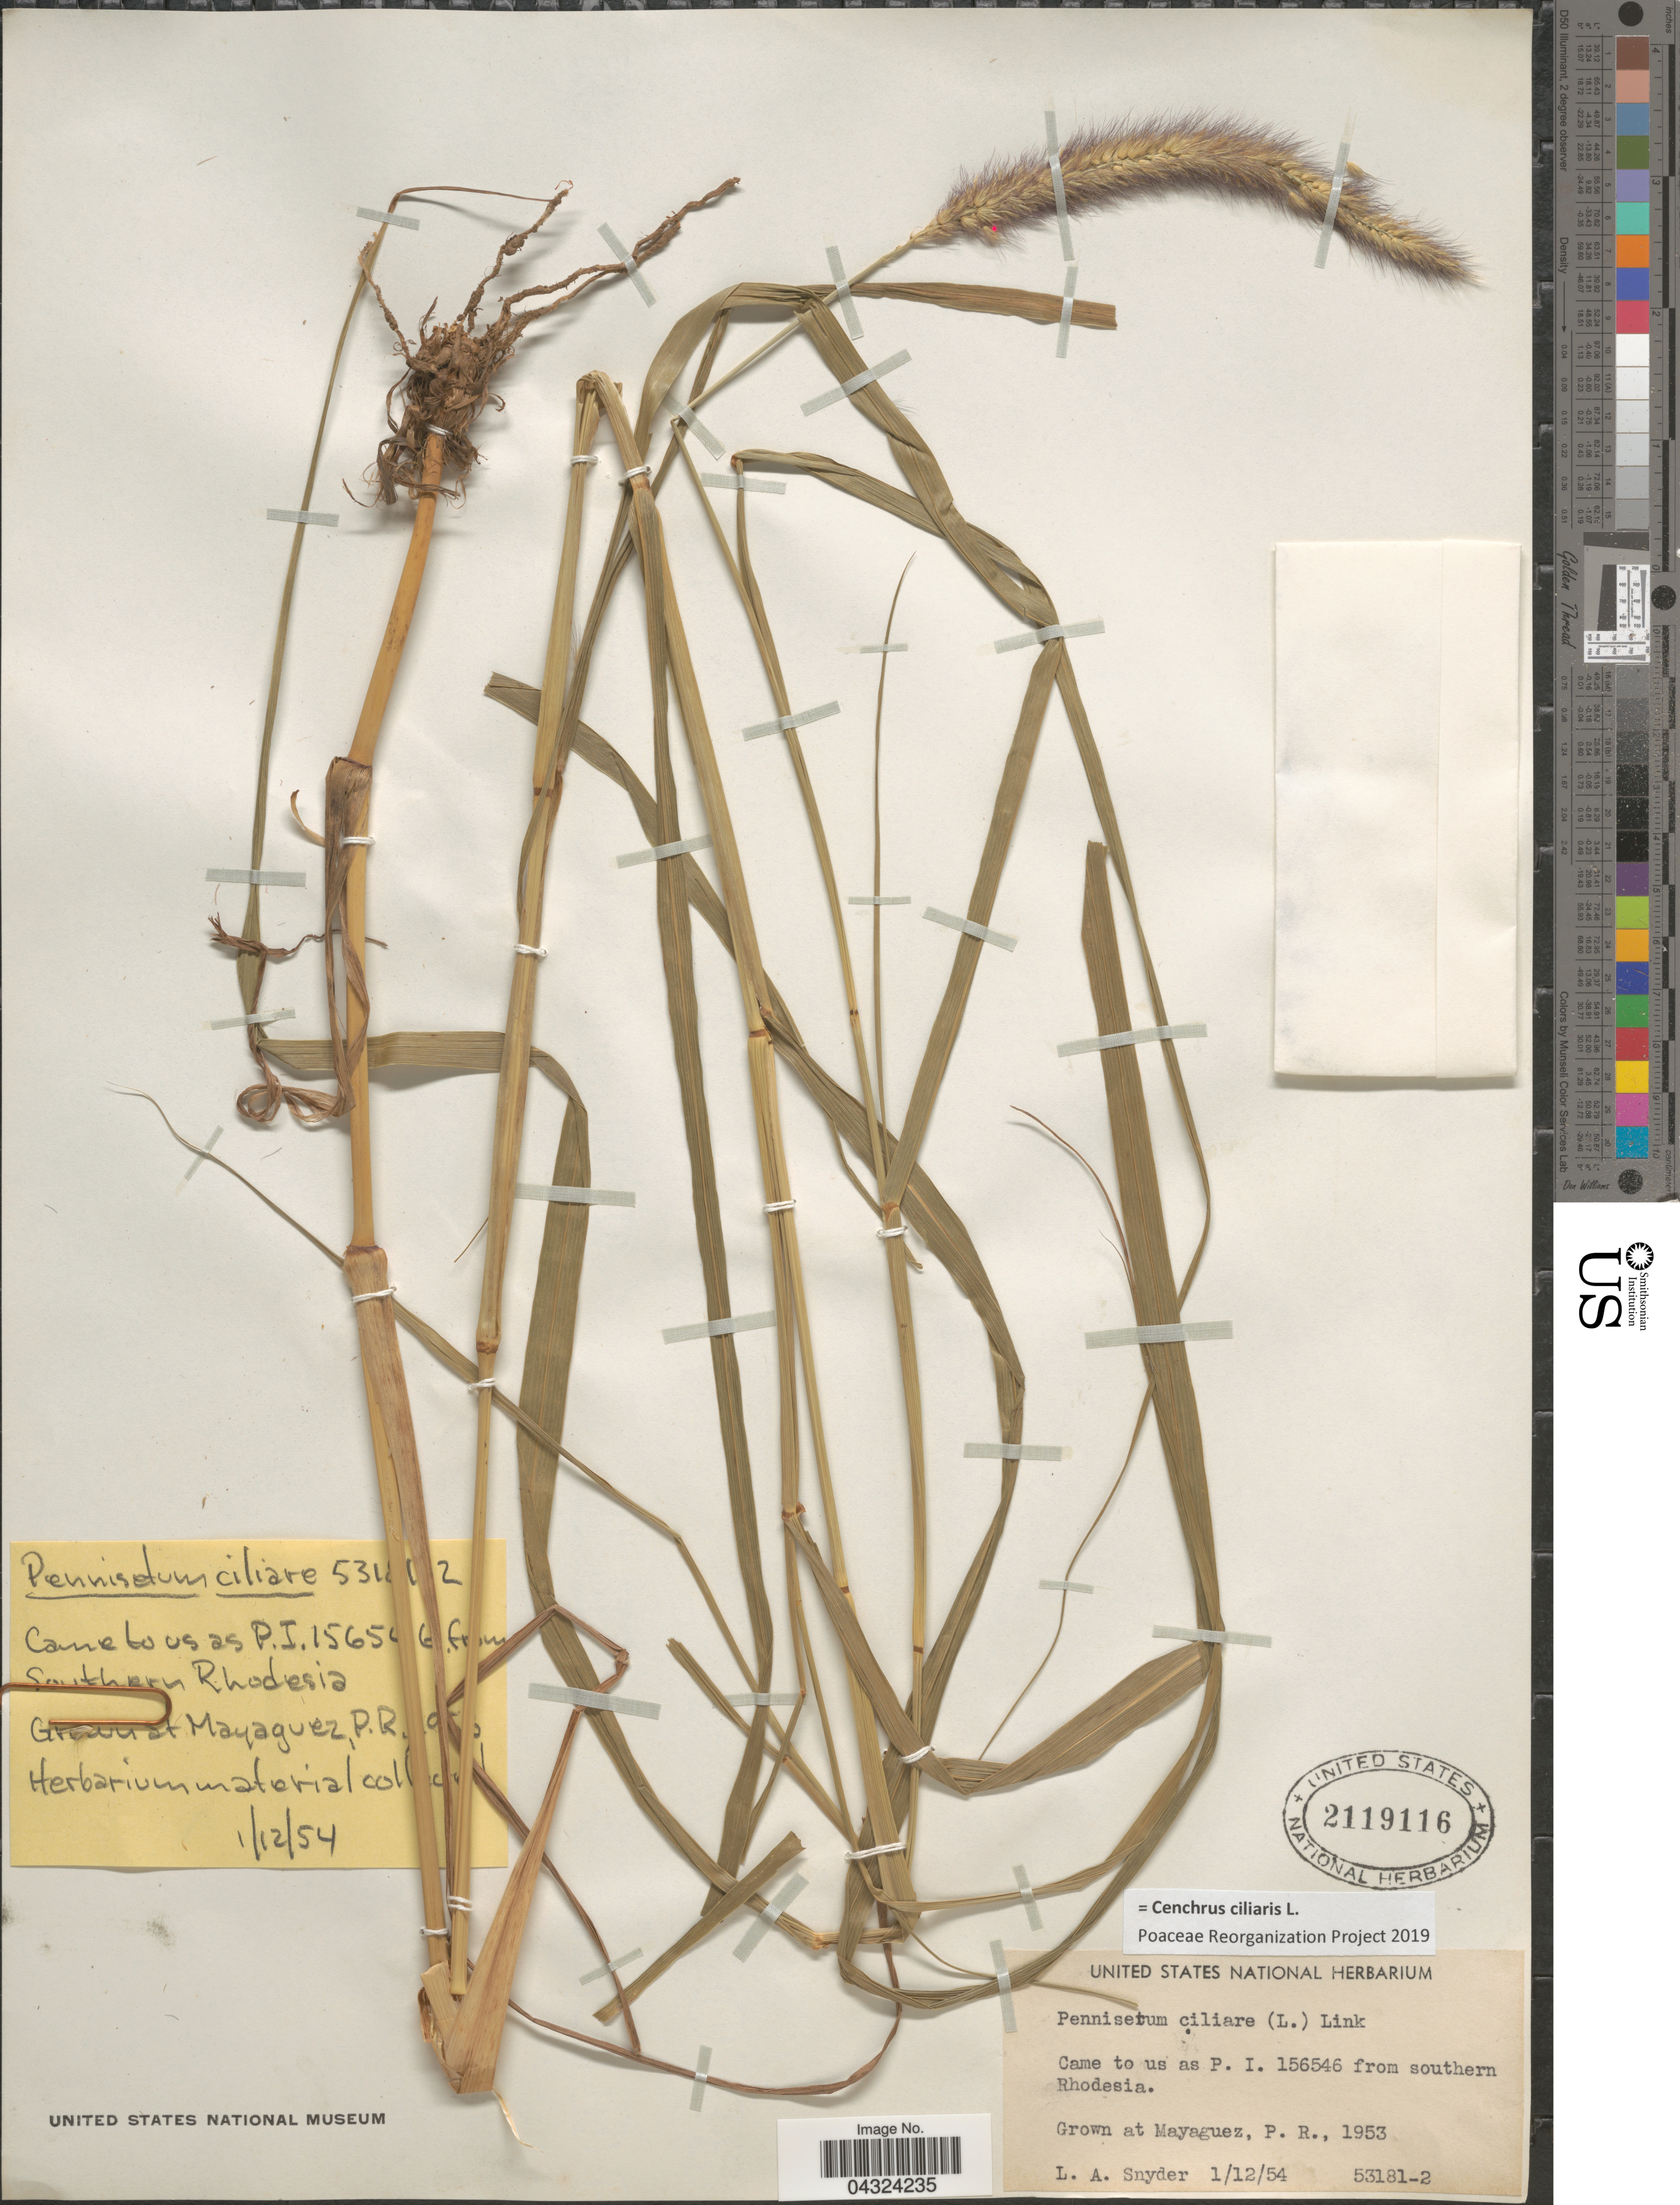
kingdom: Plantae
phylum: Tracheophyta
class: Liliopsida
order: Poales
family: Poaceae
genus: Cenchrus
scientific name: Cenchrus ciliaris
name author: L.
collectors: L. Snyder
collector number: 53181-2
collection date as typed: Transcribed d/m/y: 1/12/54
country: Puerto Rico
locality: Grown at Mayaguez, P. R.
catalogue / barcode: US 2119116